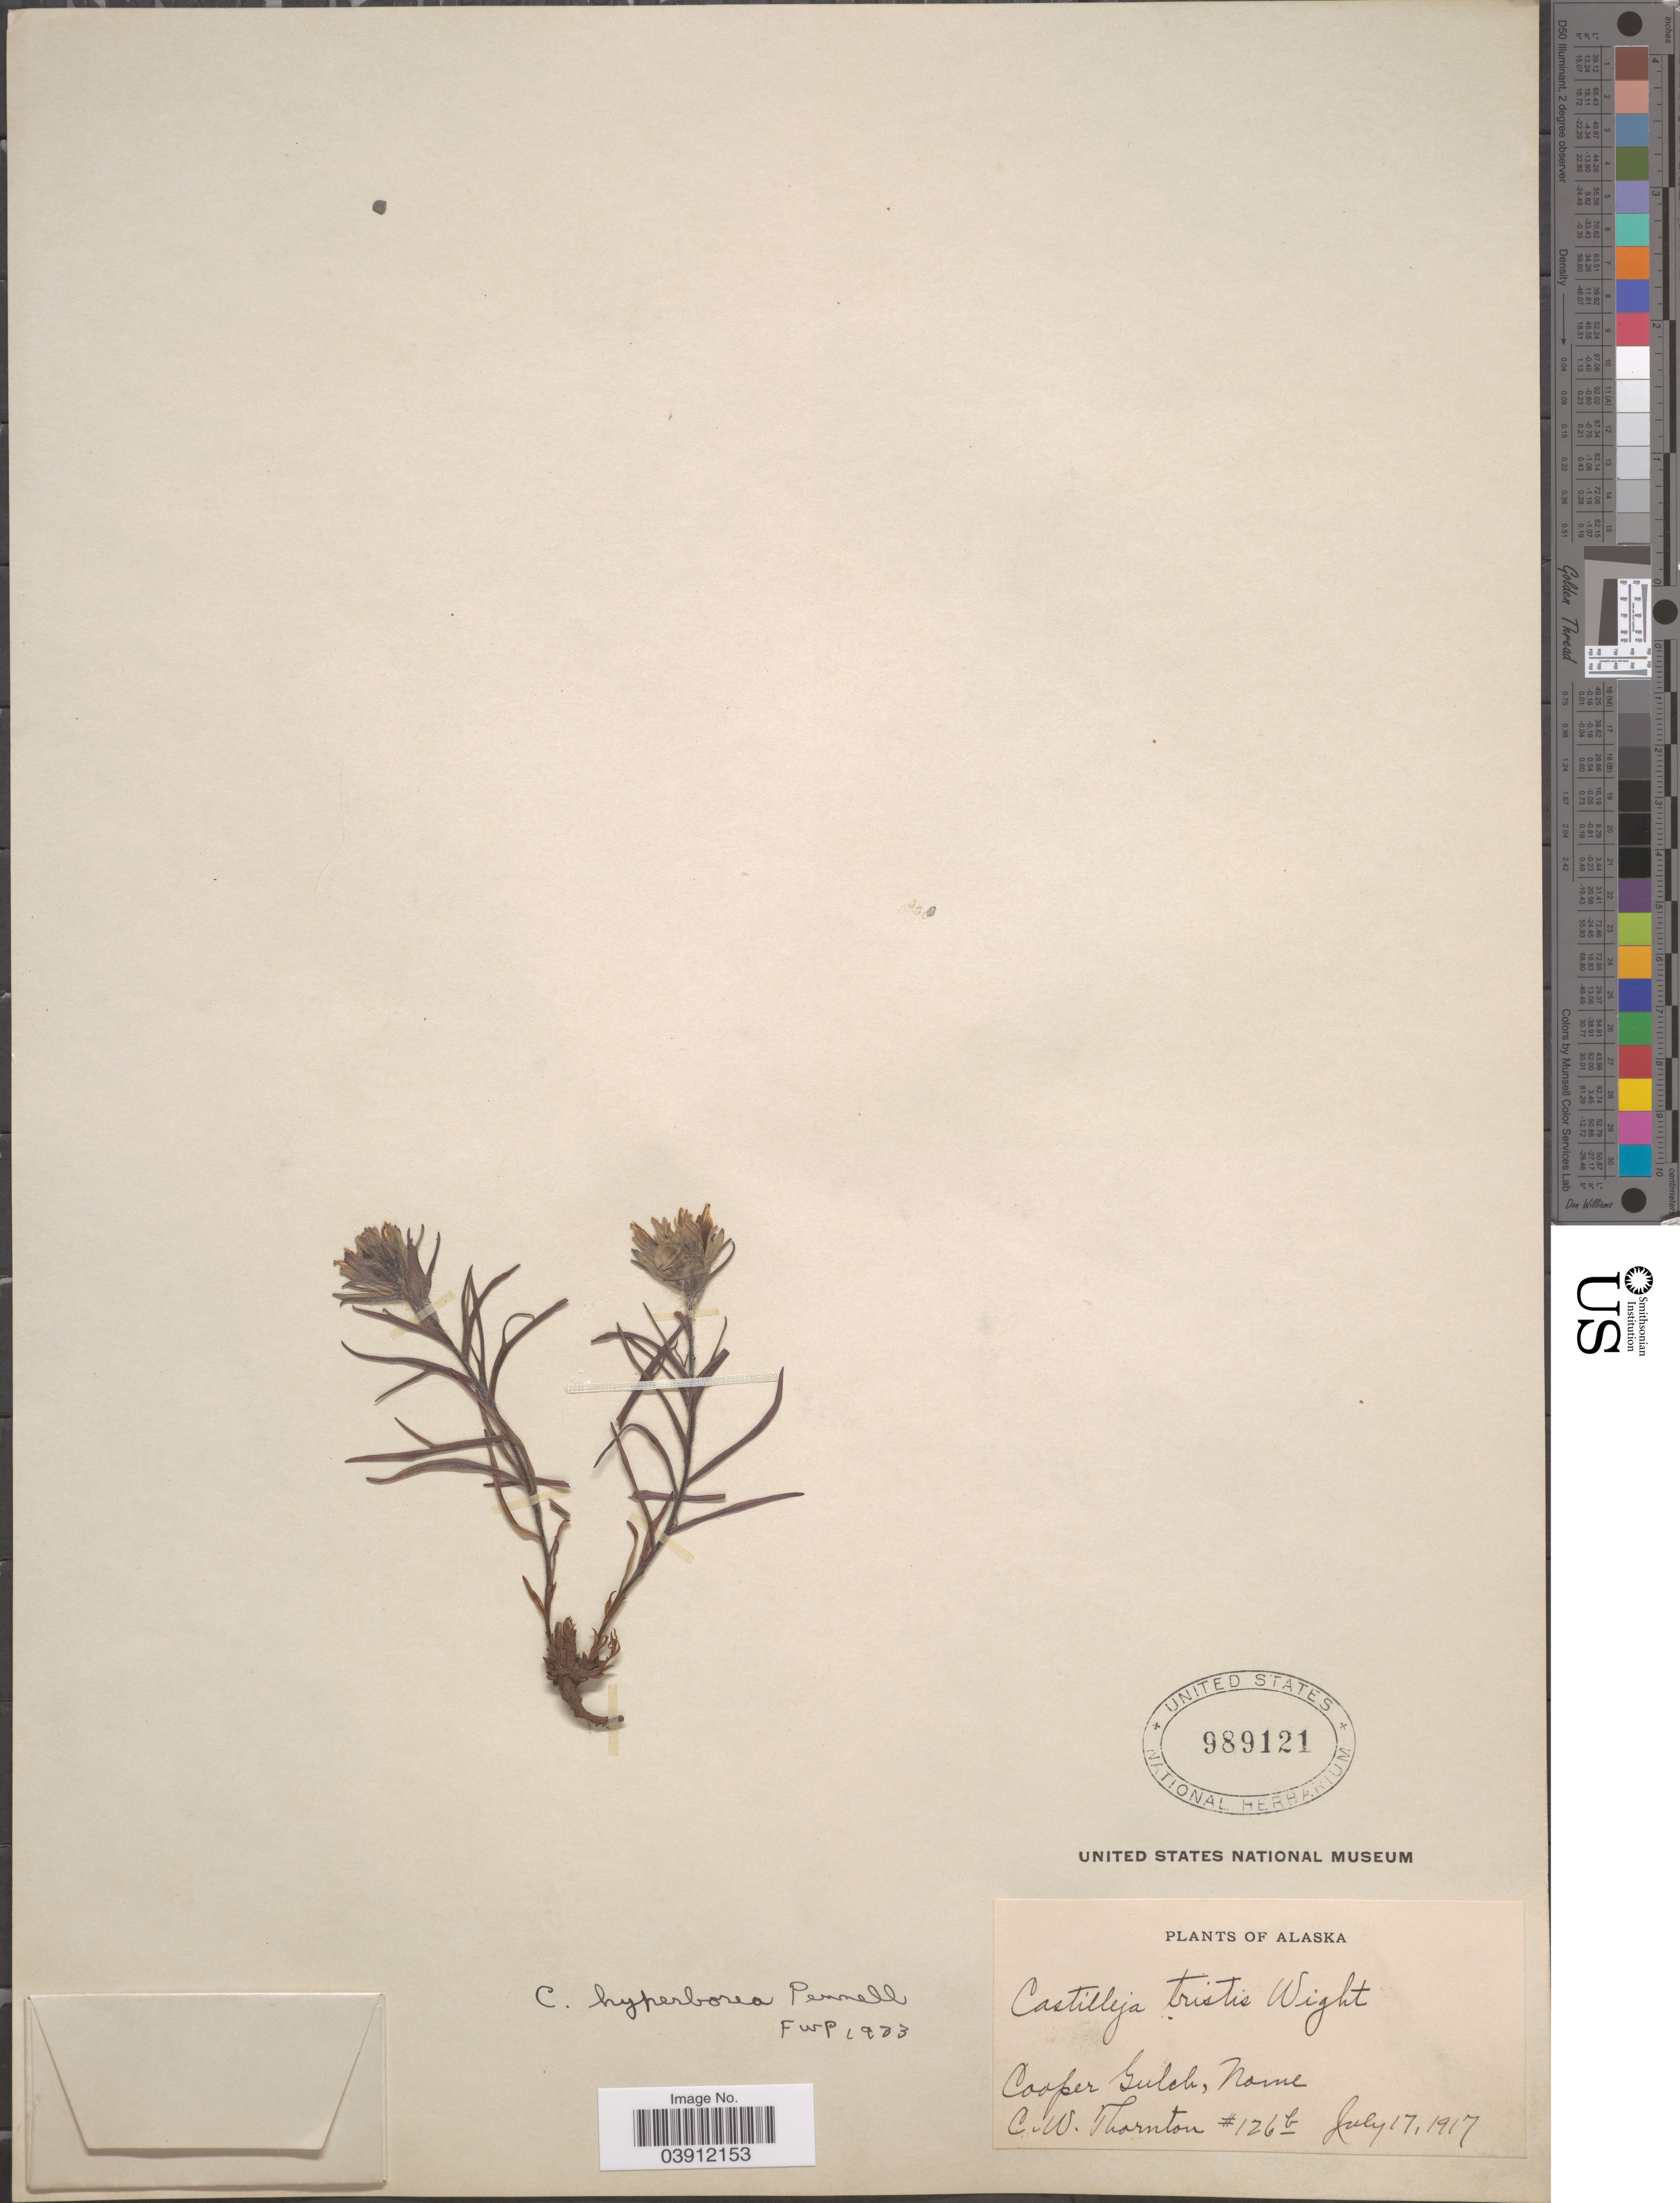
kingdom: Plantae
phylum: Tracheophyta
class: Magnoliopsida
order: Lamiales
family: Orobanchaceae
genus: Castilleja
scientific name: Castilleja hyperborea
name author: Pennell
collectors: C. Thornton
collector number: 126b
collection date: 1917-07-17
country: United States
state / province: Alaska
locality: Cooper Gulch, Nome.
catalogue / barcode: US 989121